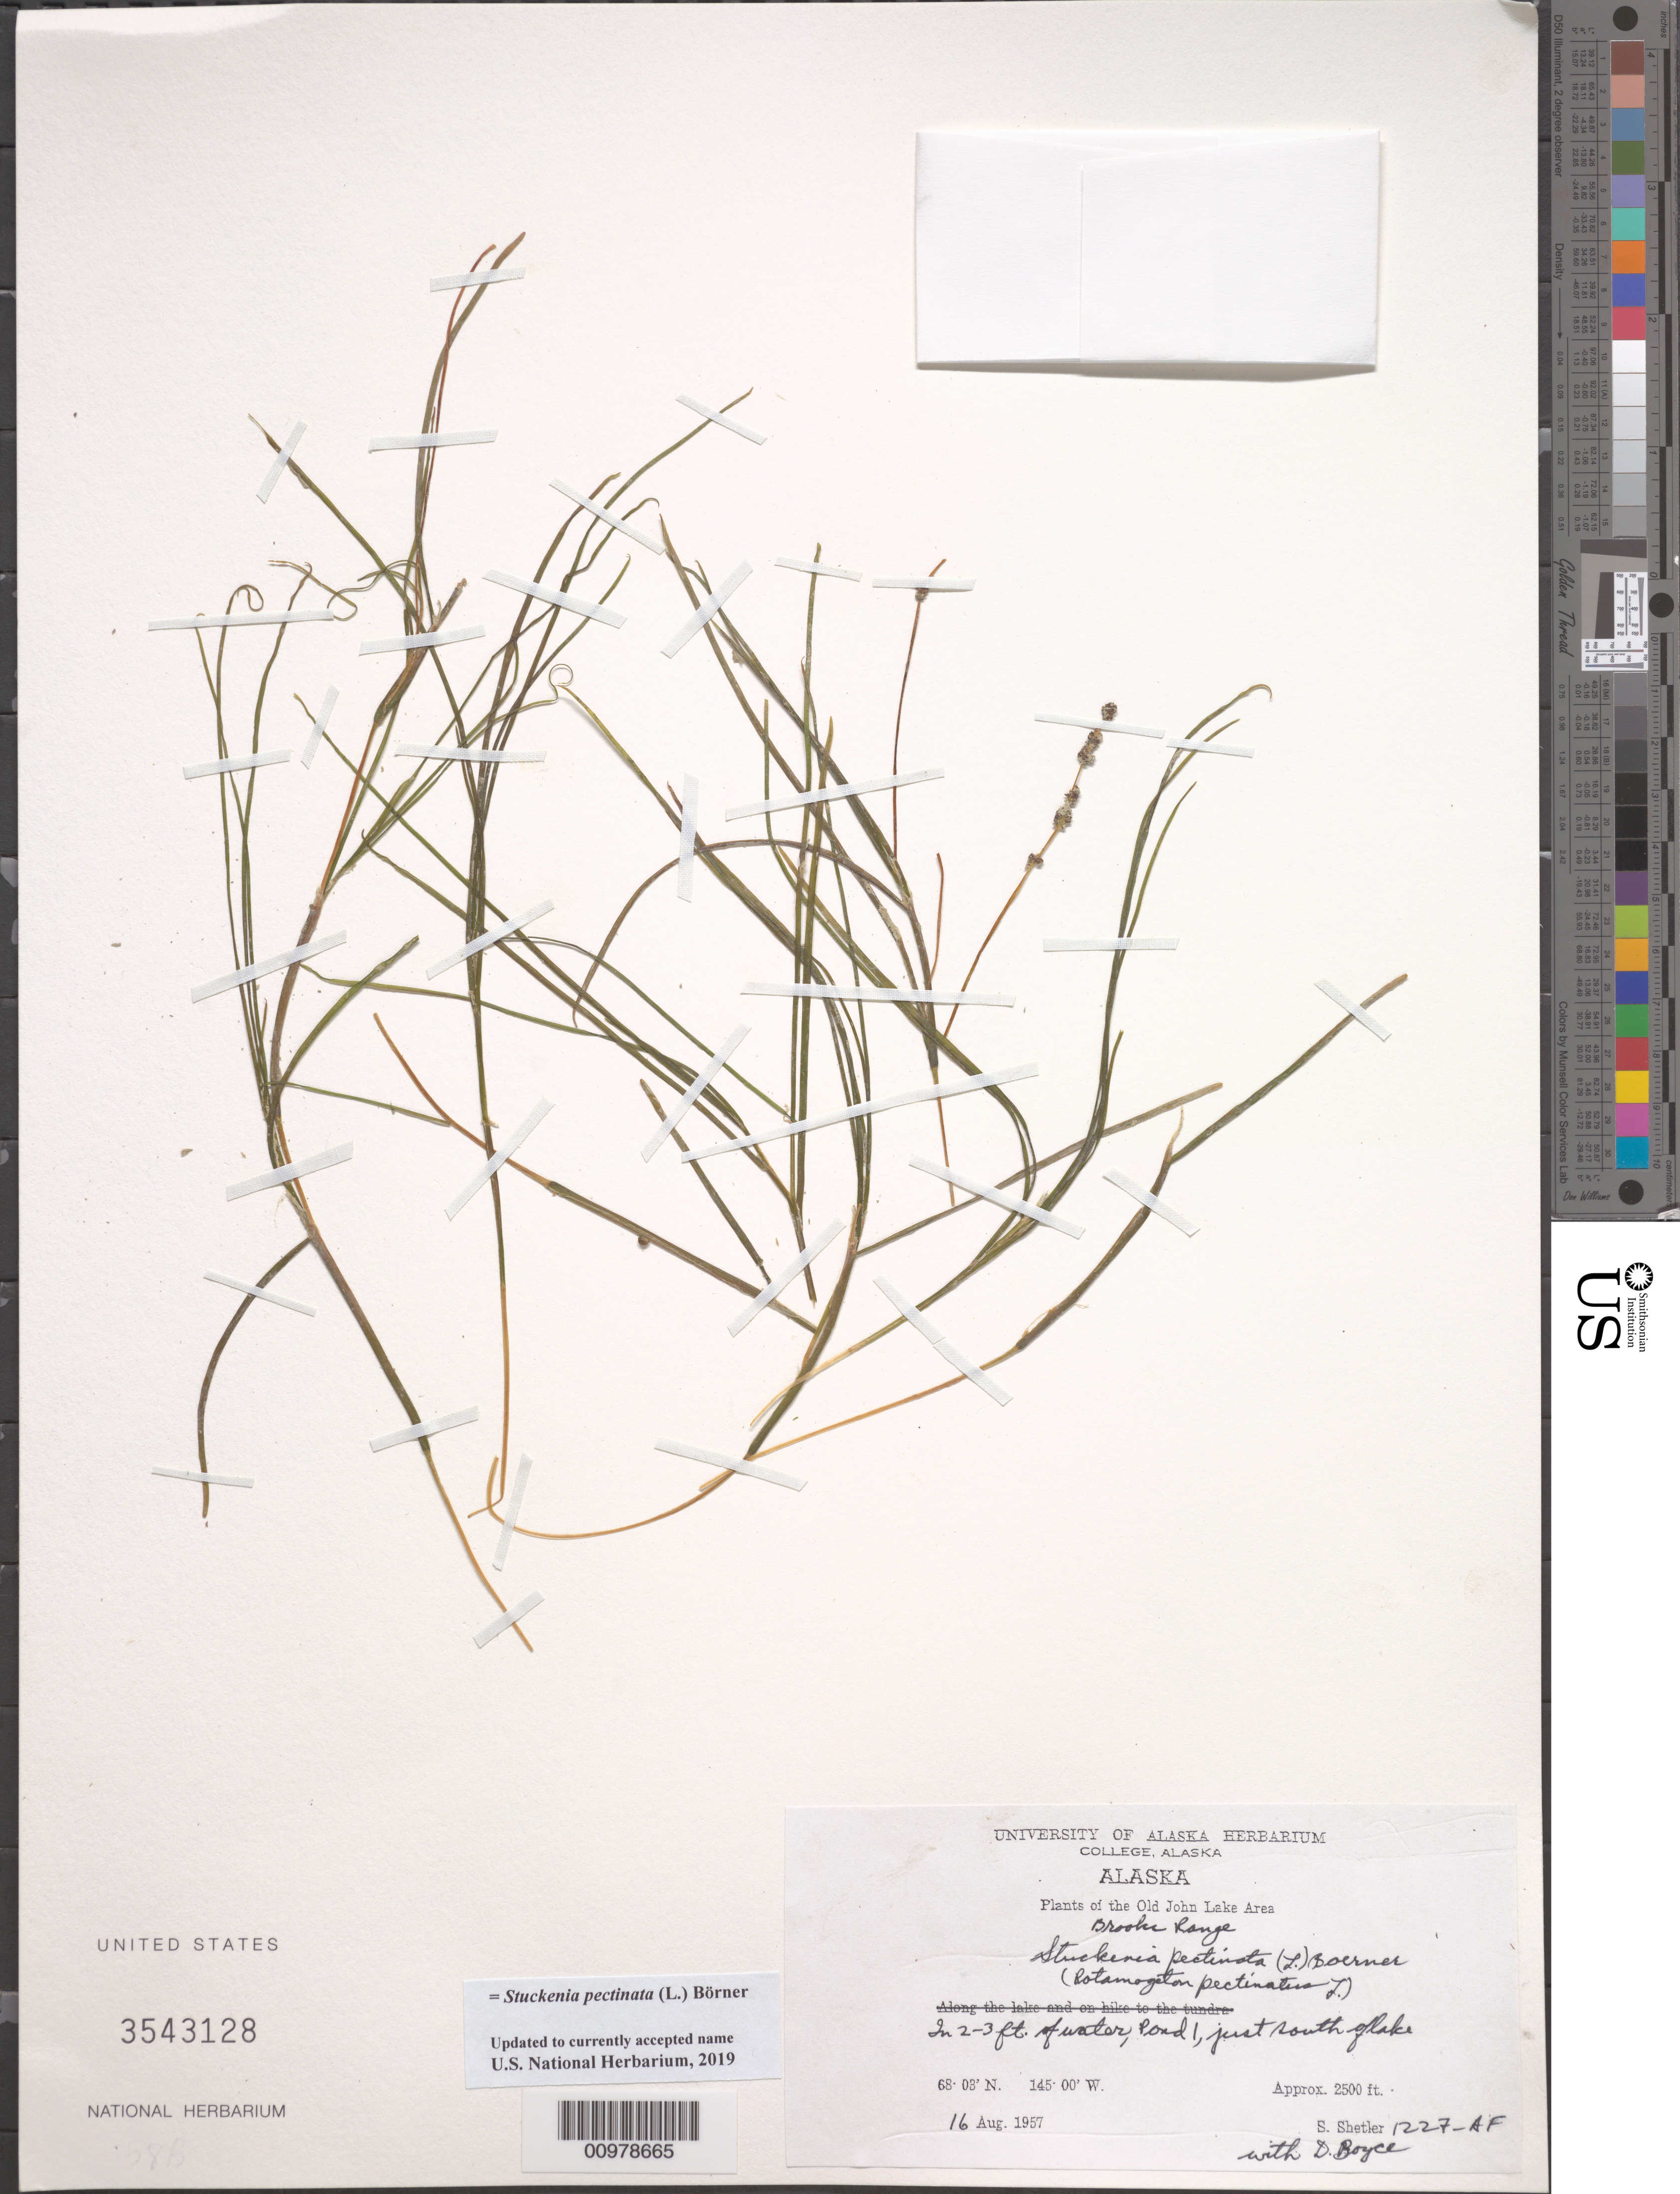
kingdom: Plantae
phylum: Tracheophyta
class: Liliopsida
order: Alismatales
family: Potamogetonaceae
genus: Stuckenia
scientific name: Stuckenia pectinata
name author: (L.) Börner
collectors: S. Shetler & D. Boyce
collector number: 1227-AF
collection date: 1957-08-16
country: United States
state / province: Alaska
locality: The Old John Lake Area. Brroke Range. Pond 1, just south of lake.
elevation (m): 762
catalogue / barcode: US 3543128